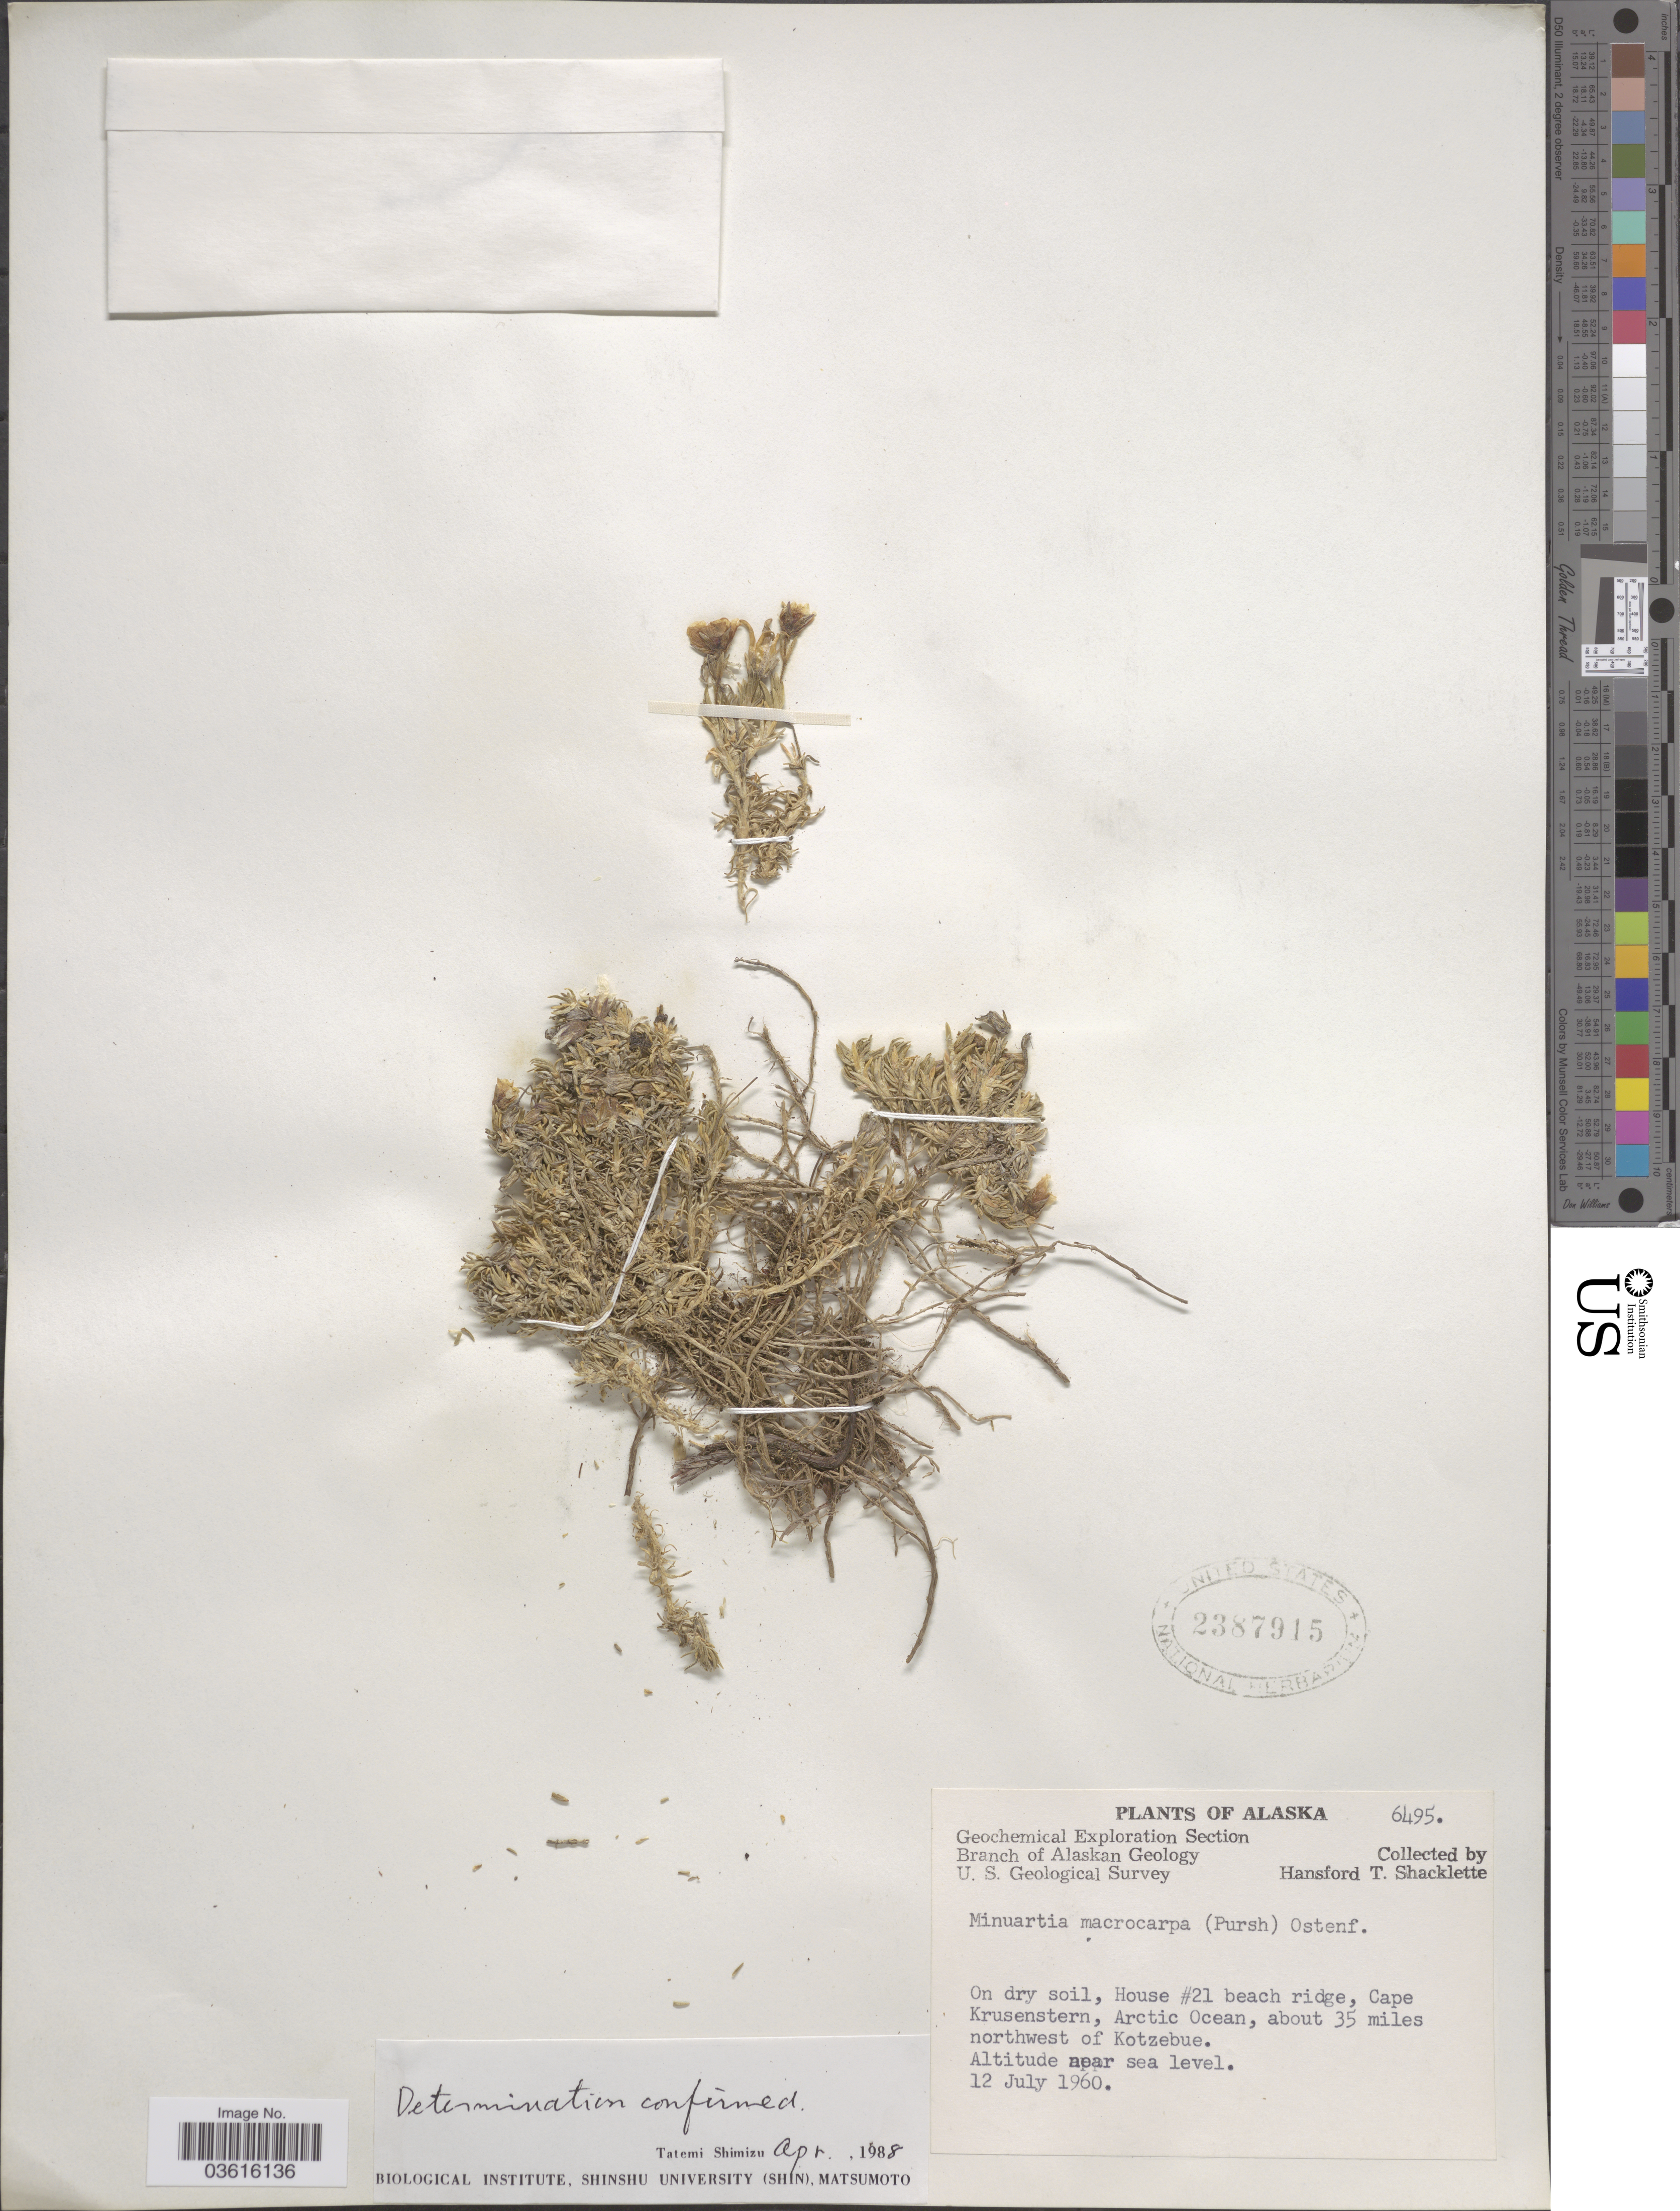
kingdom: Plantae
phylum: Tracheophyta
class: Magnoliopsida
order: Caryophyllales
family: Caryophyllaceae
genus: Pseudocherleria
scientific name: Pseudocherleria macrocarpa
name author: (Pursh) Dillenb. & Kadereit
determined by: U.S. National Herbarium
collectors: H. Schacklette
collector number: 6495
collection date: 1960-07-12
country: United States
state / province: Alaska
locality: House #21 beach ridge, Cape Krusenstern, Arctic Ocean, about 35 miles northwest of Kotzebue.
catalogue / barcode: US 2387915